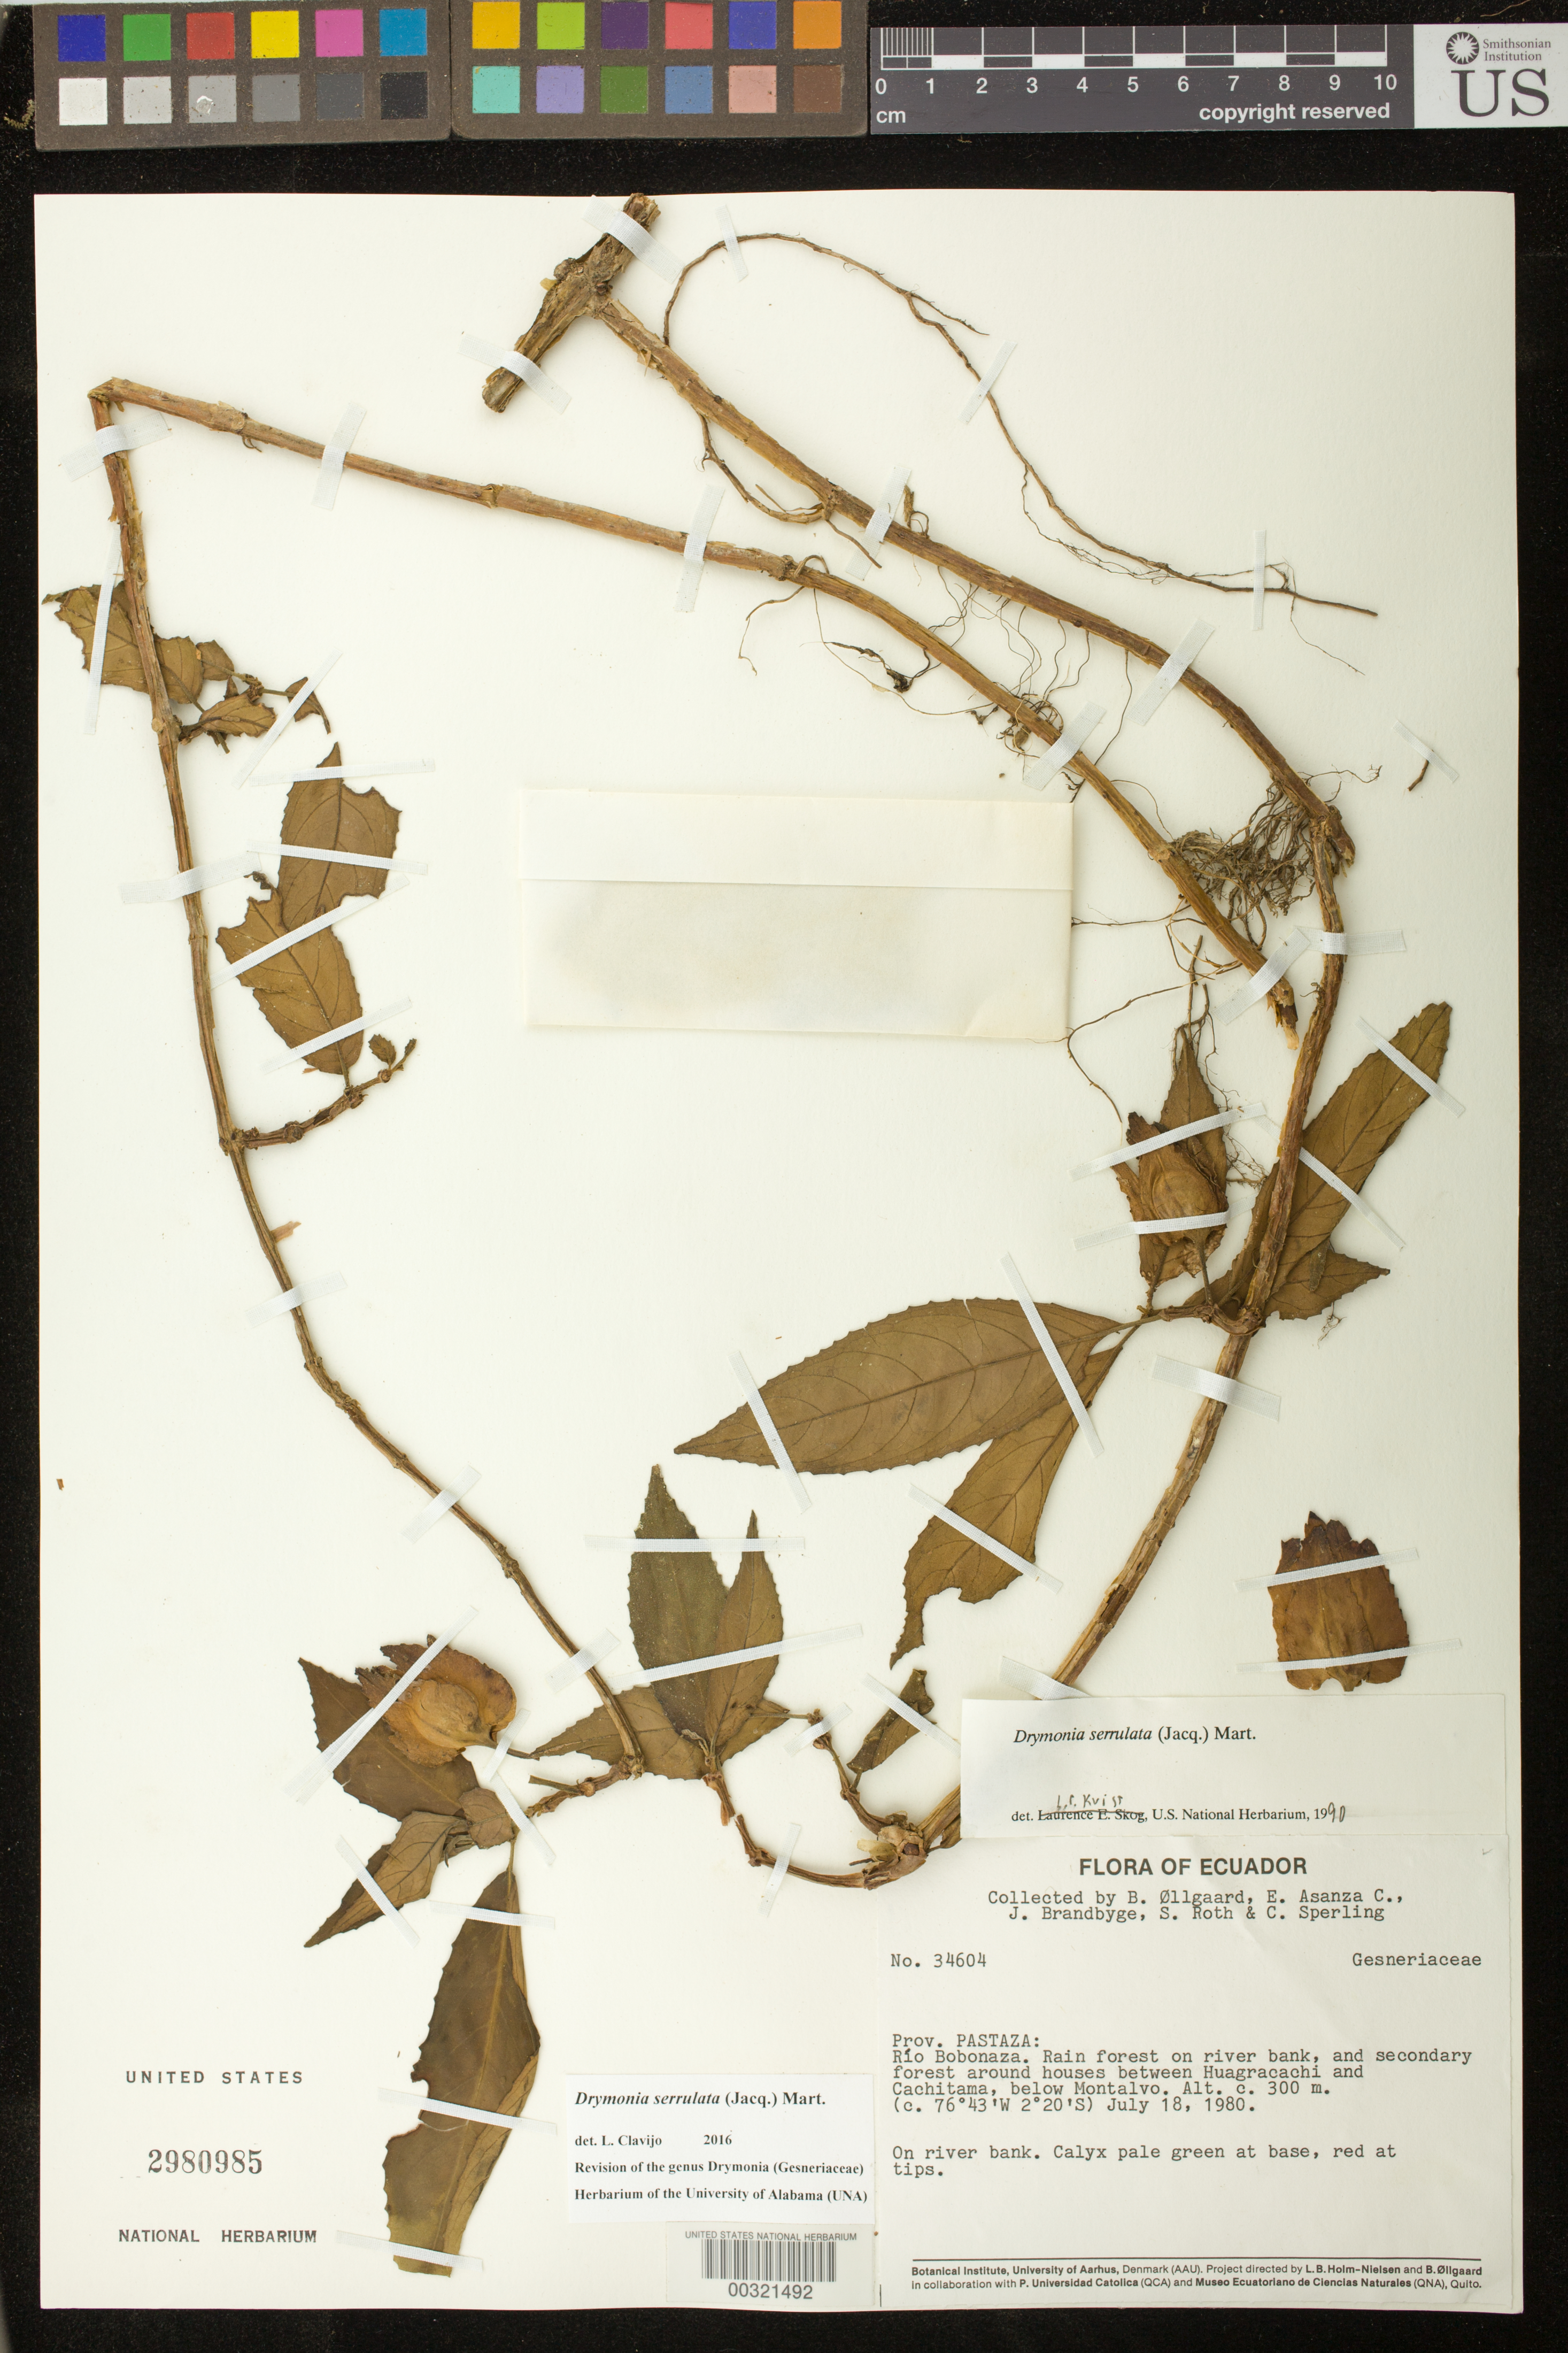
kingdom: Plantae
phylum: Tracheophyta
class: Magnoliopsida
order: Lamiales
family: Gesneriaceae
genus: Drymonia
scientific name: Drymonia serrulata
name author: (Jacq.) Mart.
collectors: B. Øllgaard, E. Asanza C., J. Brandbyge, S. Roth & C. Sperling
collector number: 34604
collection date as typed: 18 Jul 1980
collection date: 1980-07-18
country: Ecuador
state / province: Pastaza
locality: Rio Bobonaza, ... between Huagracachi and Cachitama, below Montalvo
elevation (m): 300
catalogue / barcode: US 2980985